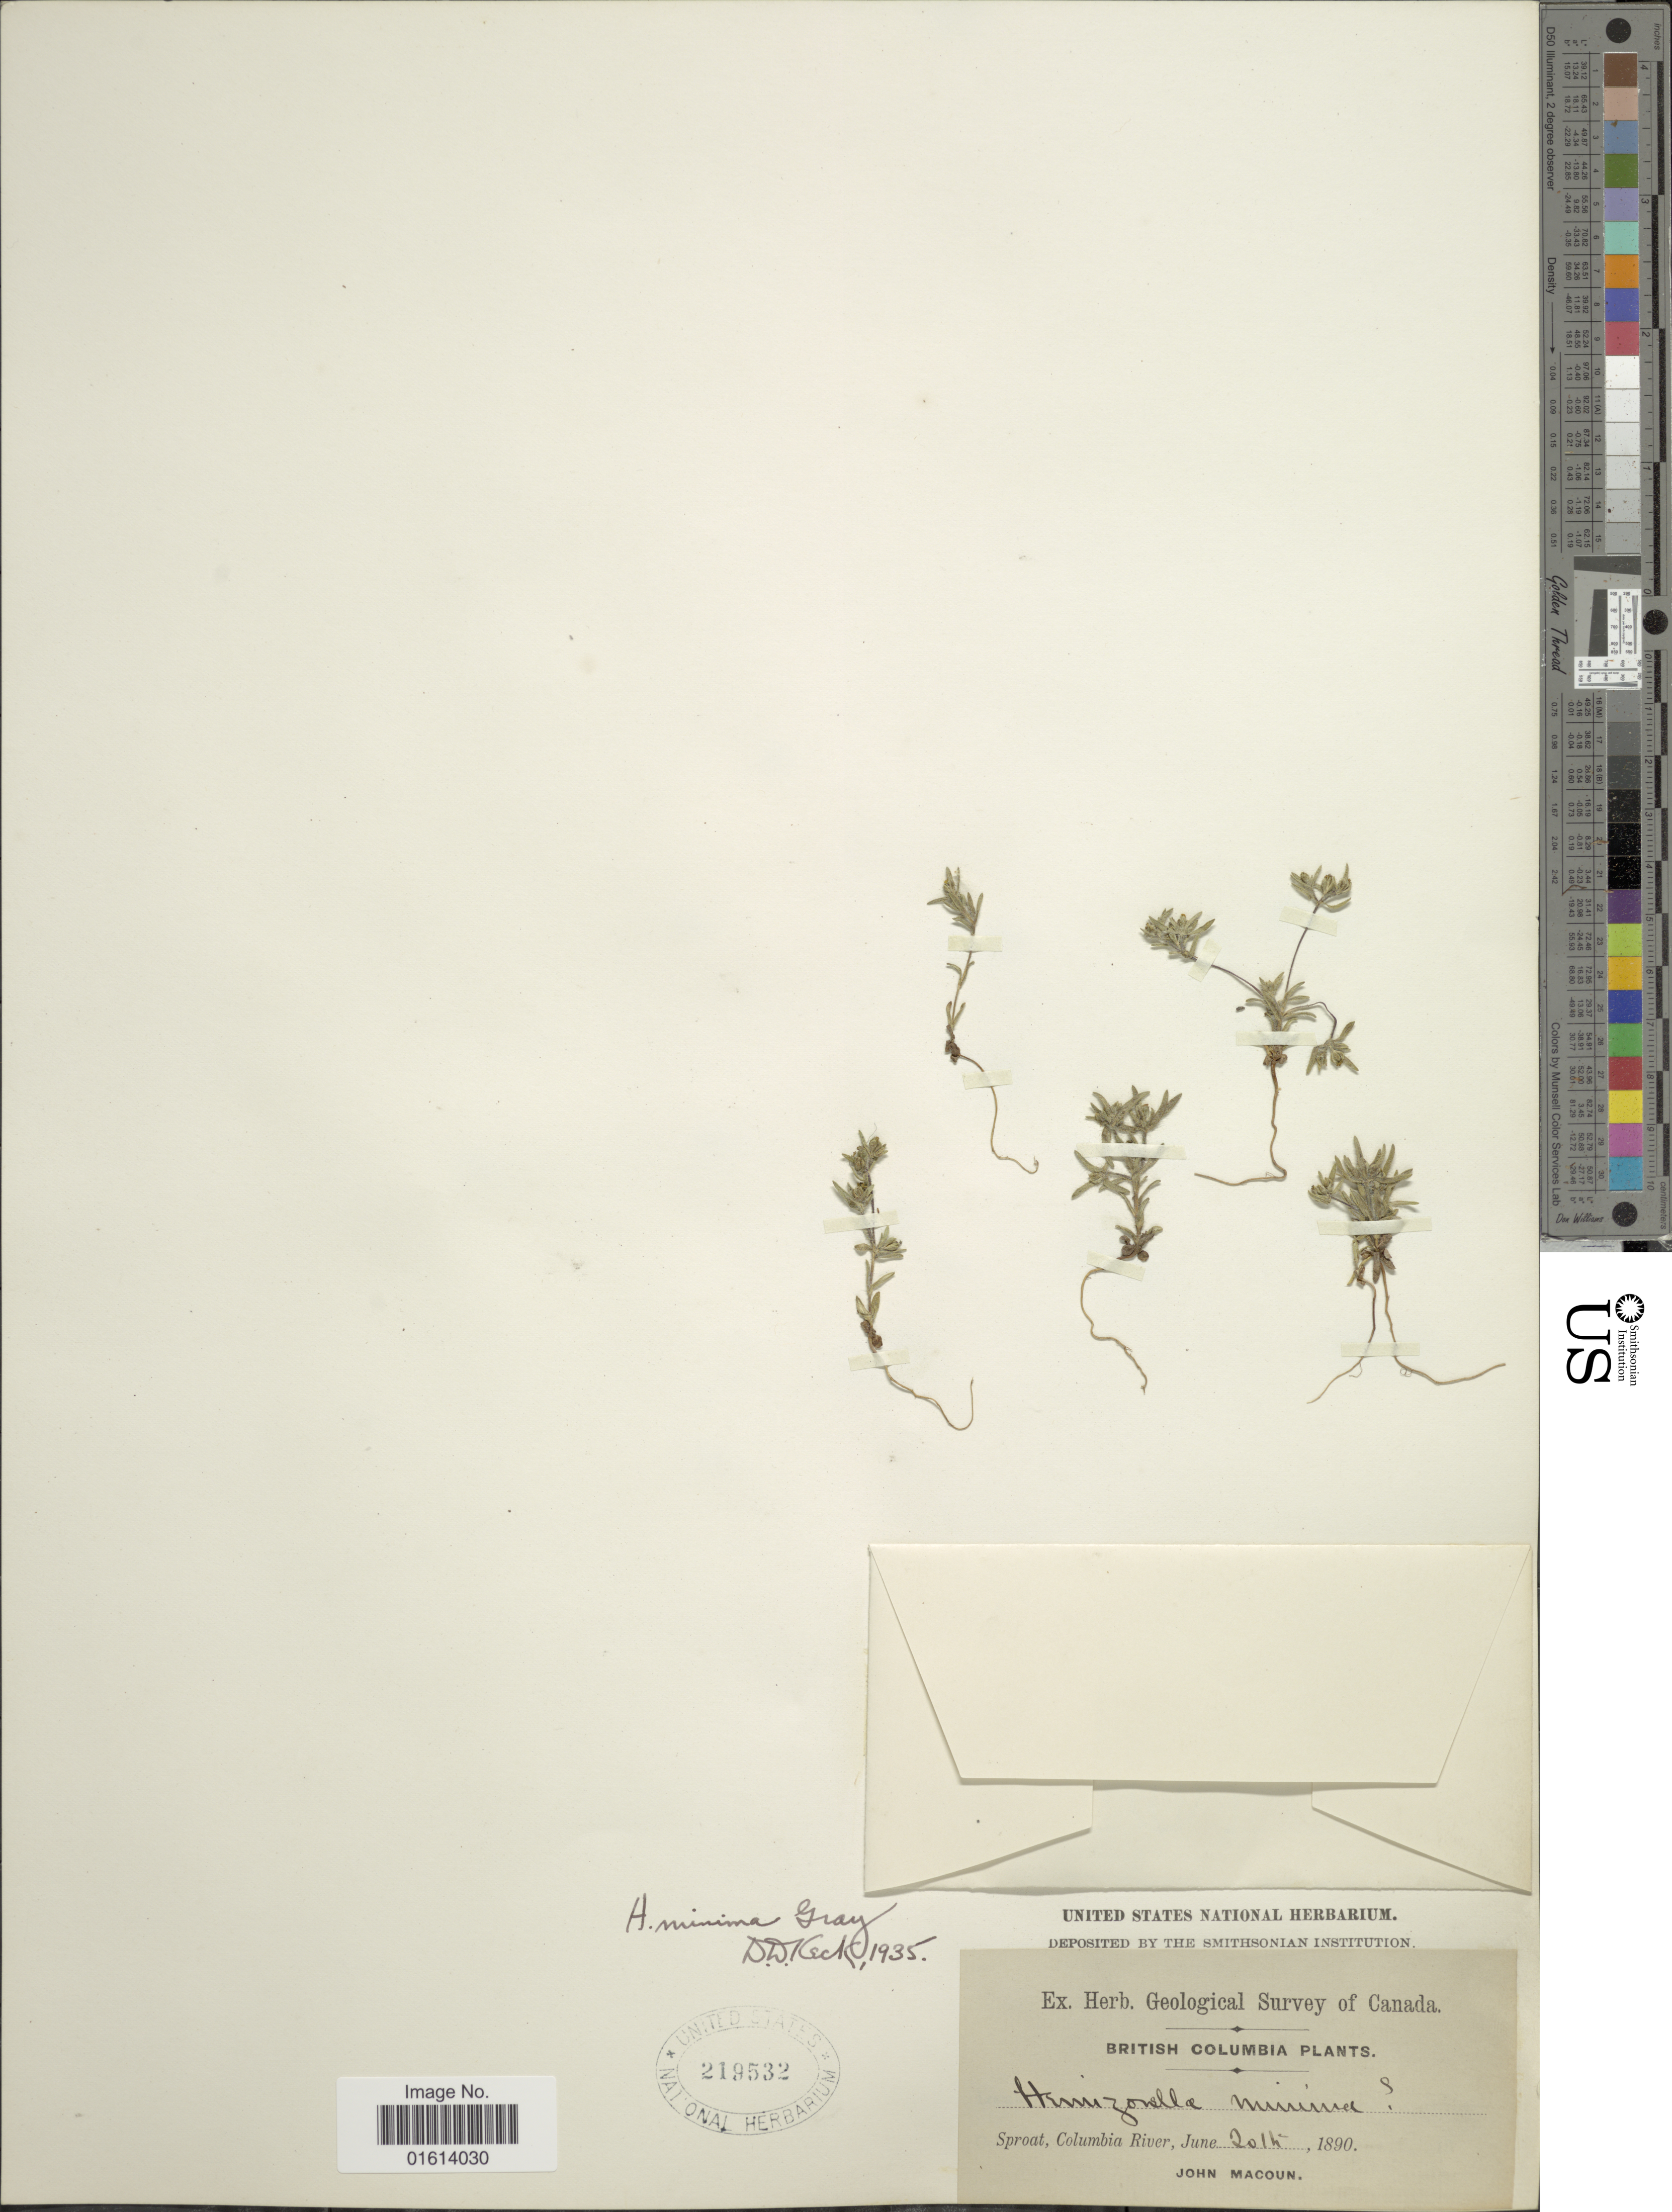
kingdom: Plantae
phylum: Tracheophyta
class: Magnoliopsida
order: Asterales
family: Asteraceae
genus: Hemizonella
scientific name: Hemizonella minima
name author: (A. Gray) A. Gray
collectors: J. Macoun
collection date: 1890-06-20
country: Canada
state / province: British Columbia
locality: Sproat, Columbia River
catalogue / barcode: US 219532